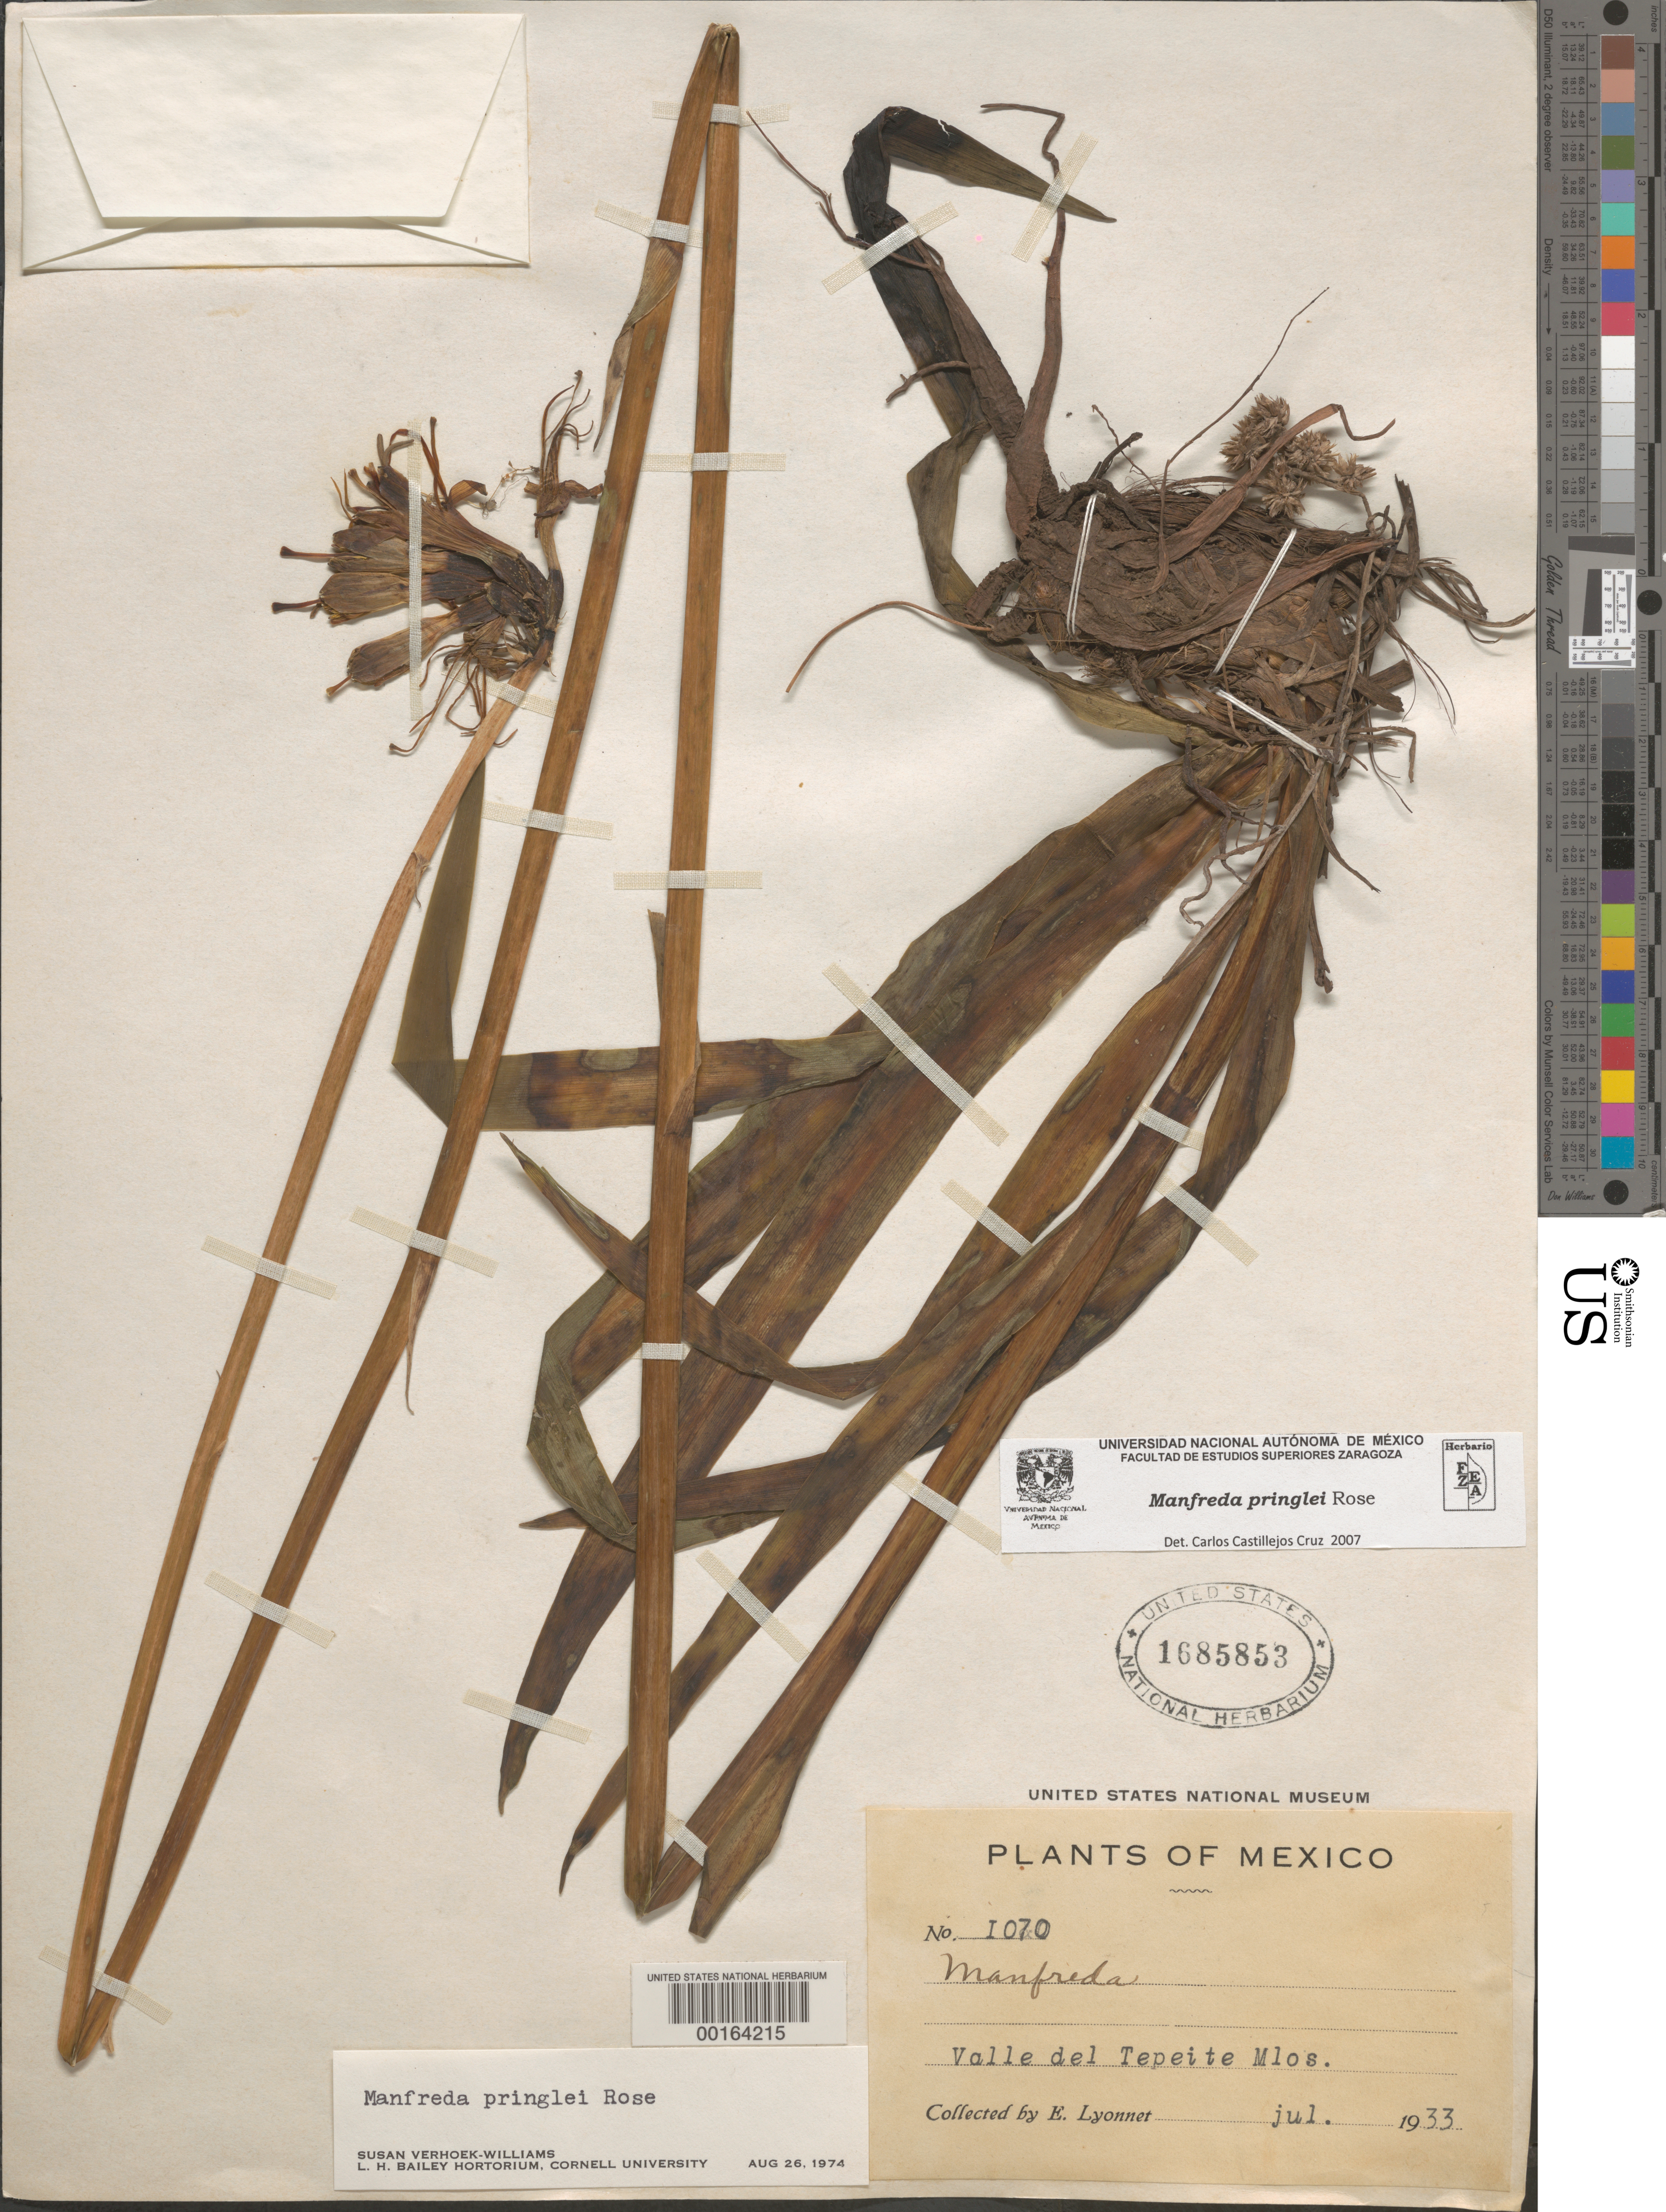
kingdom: Plantae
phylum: Tracheophyta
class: Liliopsida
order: Asparagales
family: Asparagaceae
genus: Manfreda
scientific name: Manfreda pringlei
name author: Rose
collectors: Bro. E. Lyonnet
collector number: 1070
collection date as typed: Jul 1933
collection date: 1933-07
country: Mexico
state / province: Morelos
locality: Valle del Tepeite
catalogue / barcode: US 1685853